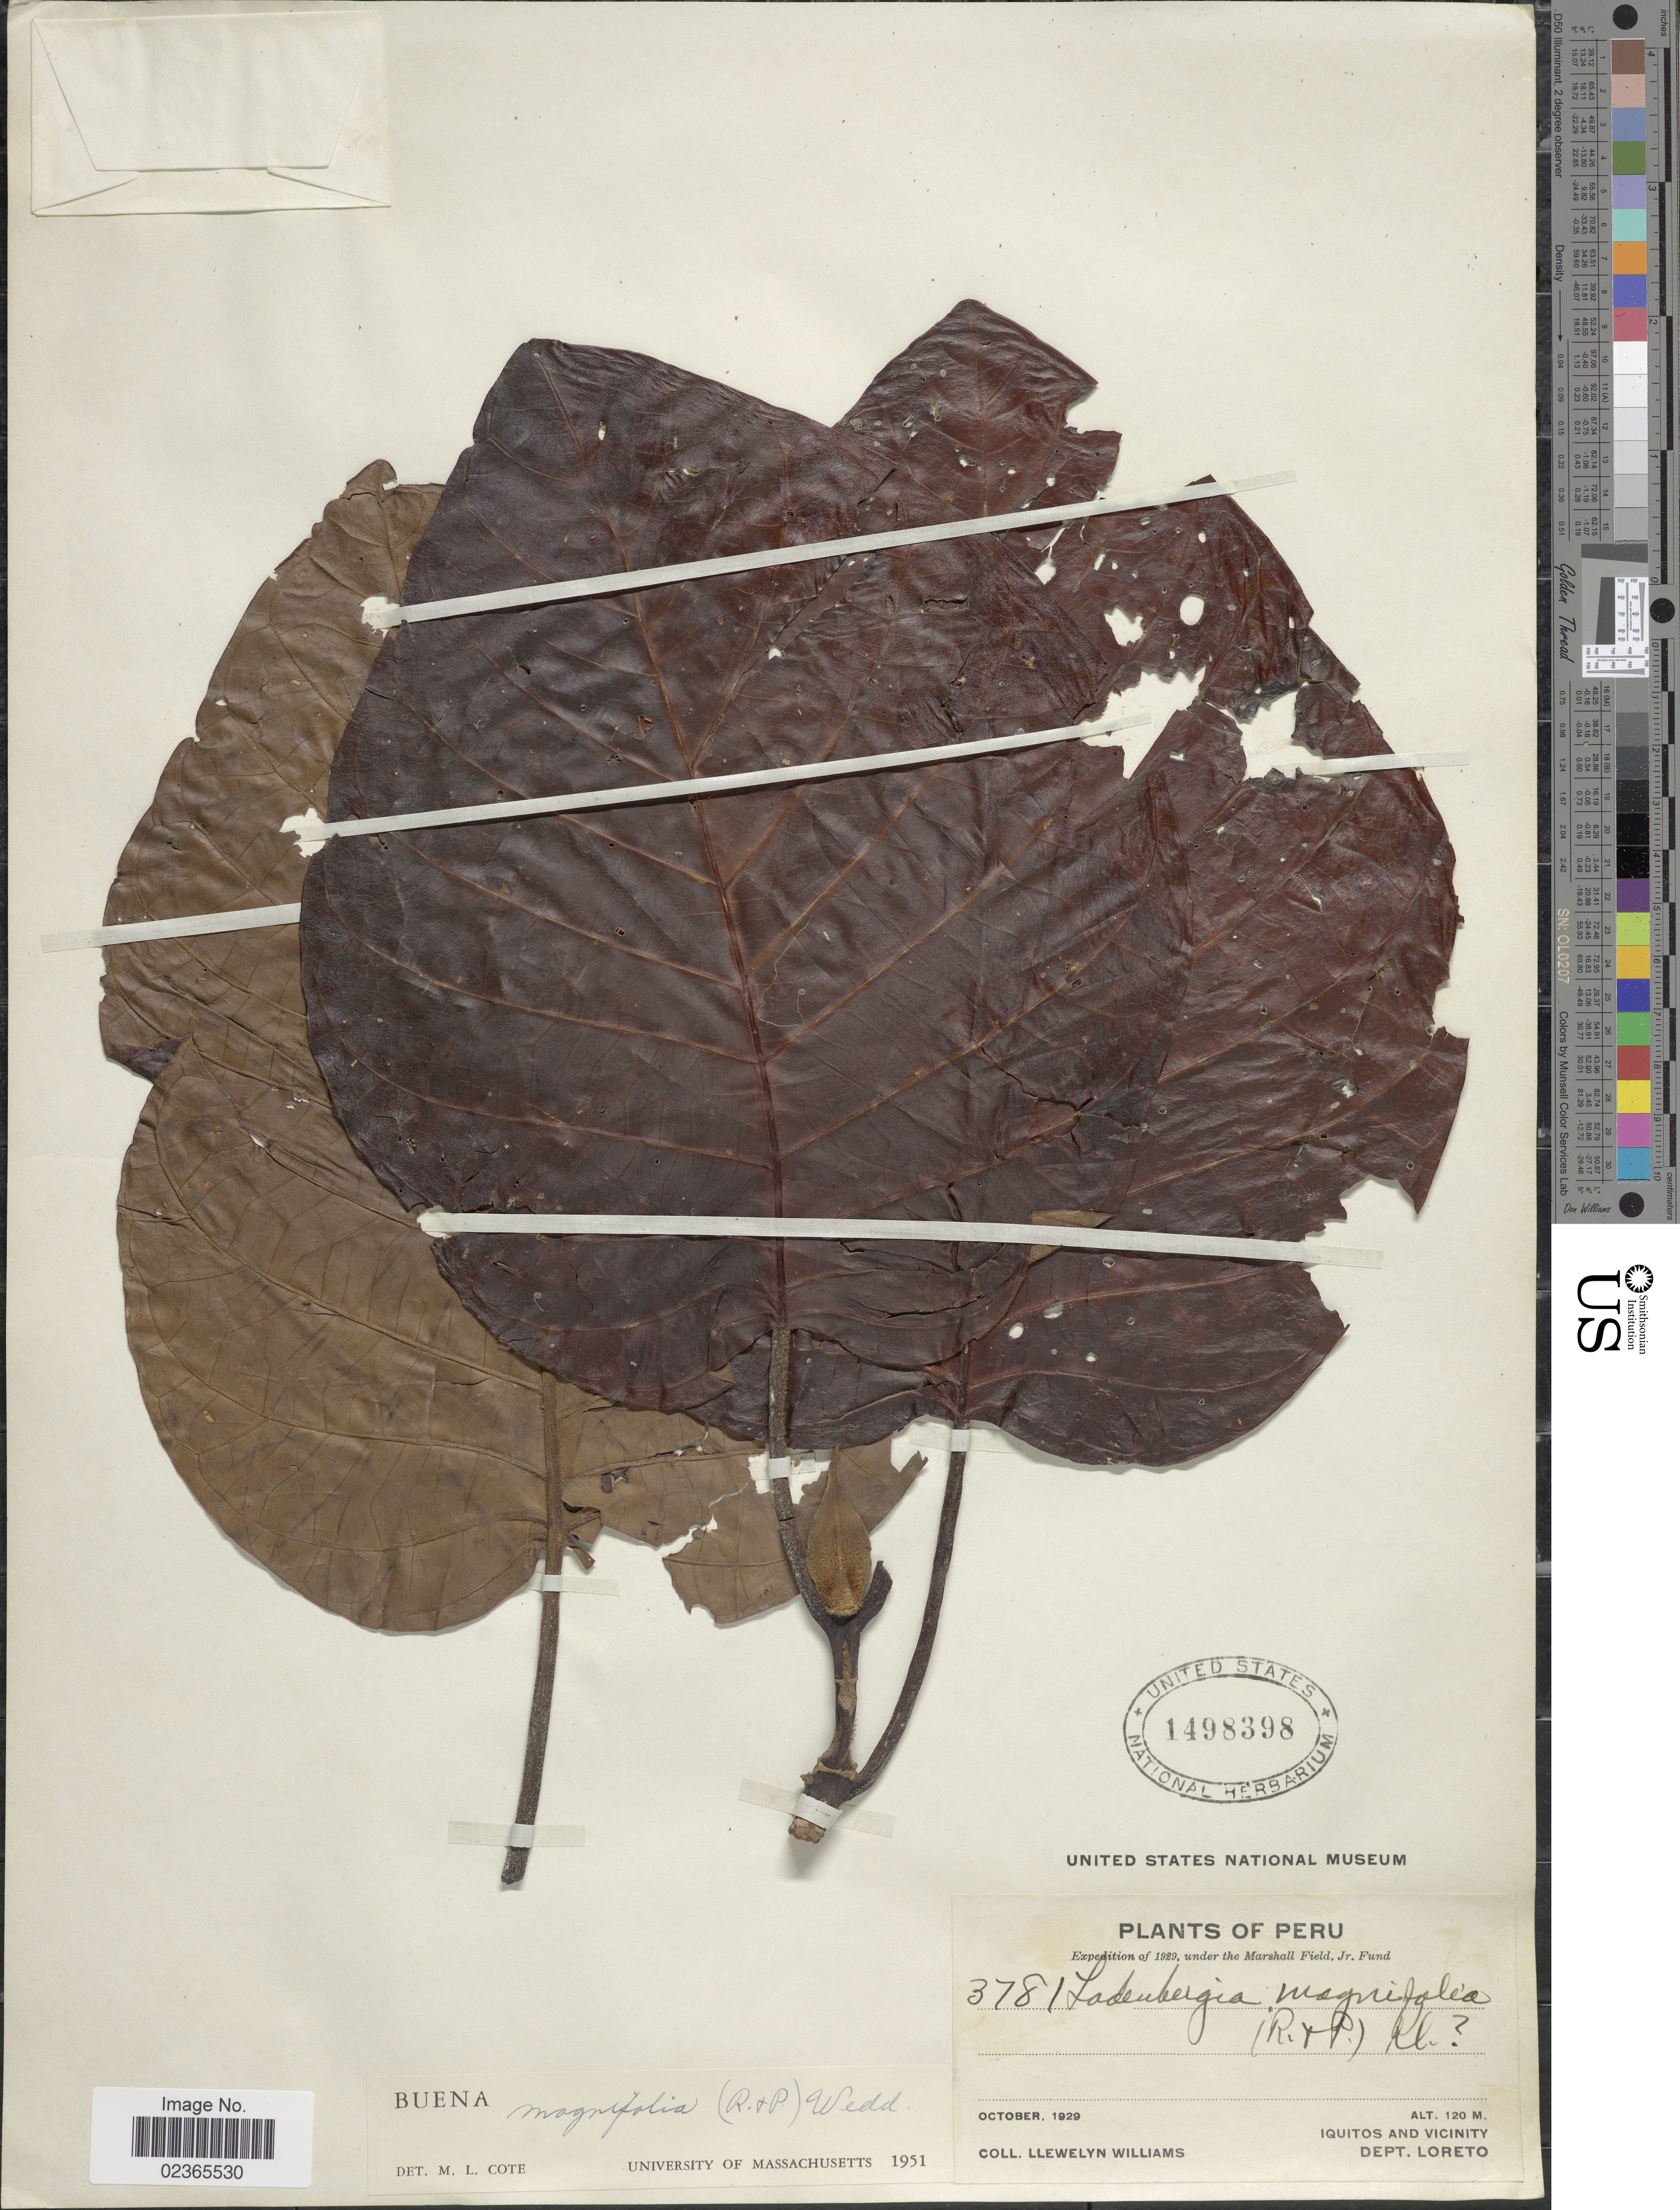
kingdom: Plantae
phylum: Tracheophyta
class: Magnoliopsida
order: Gentianales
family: Rubiaceae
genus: Ladenbergia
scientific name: Ladenbergia oblongifolia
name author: (Mutis) L. Andersson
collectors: Ll. Williams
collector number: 3781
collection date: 1929-10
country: Peru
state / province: Loreto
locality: Iquitos and Vicinity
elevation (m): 120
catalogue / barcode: US 1498398